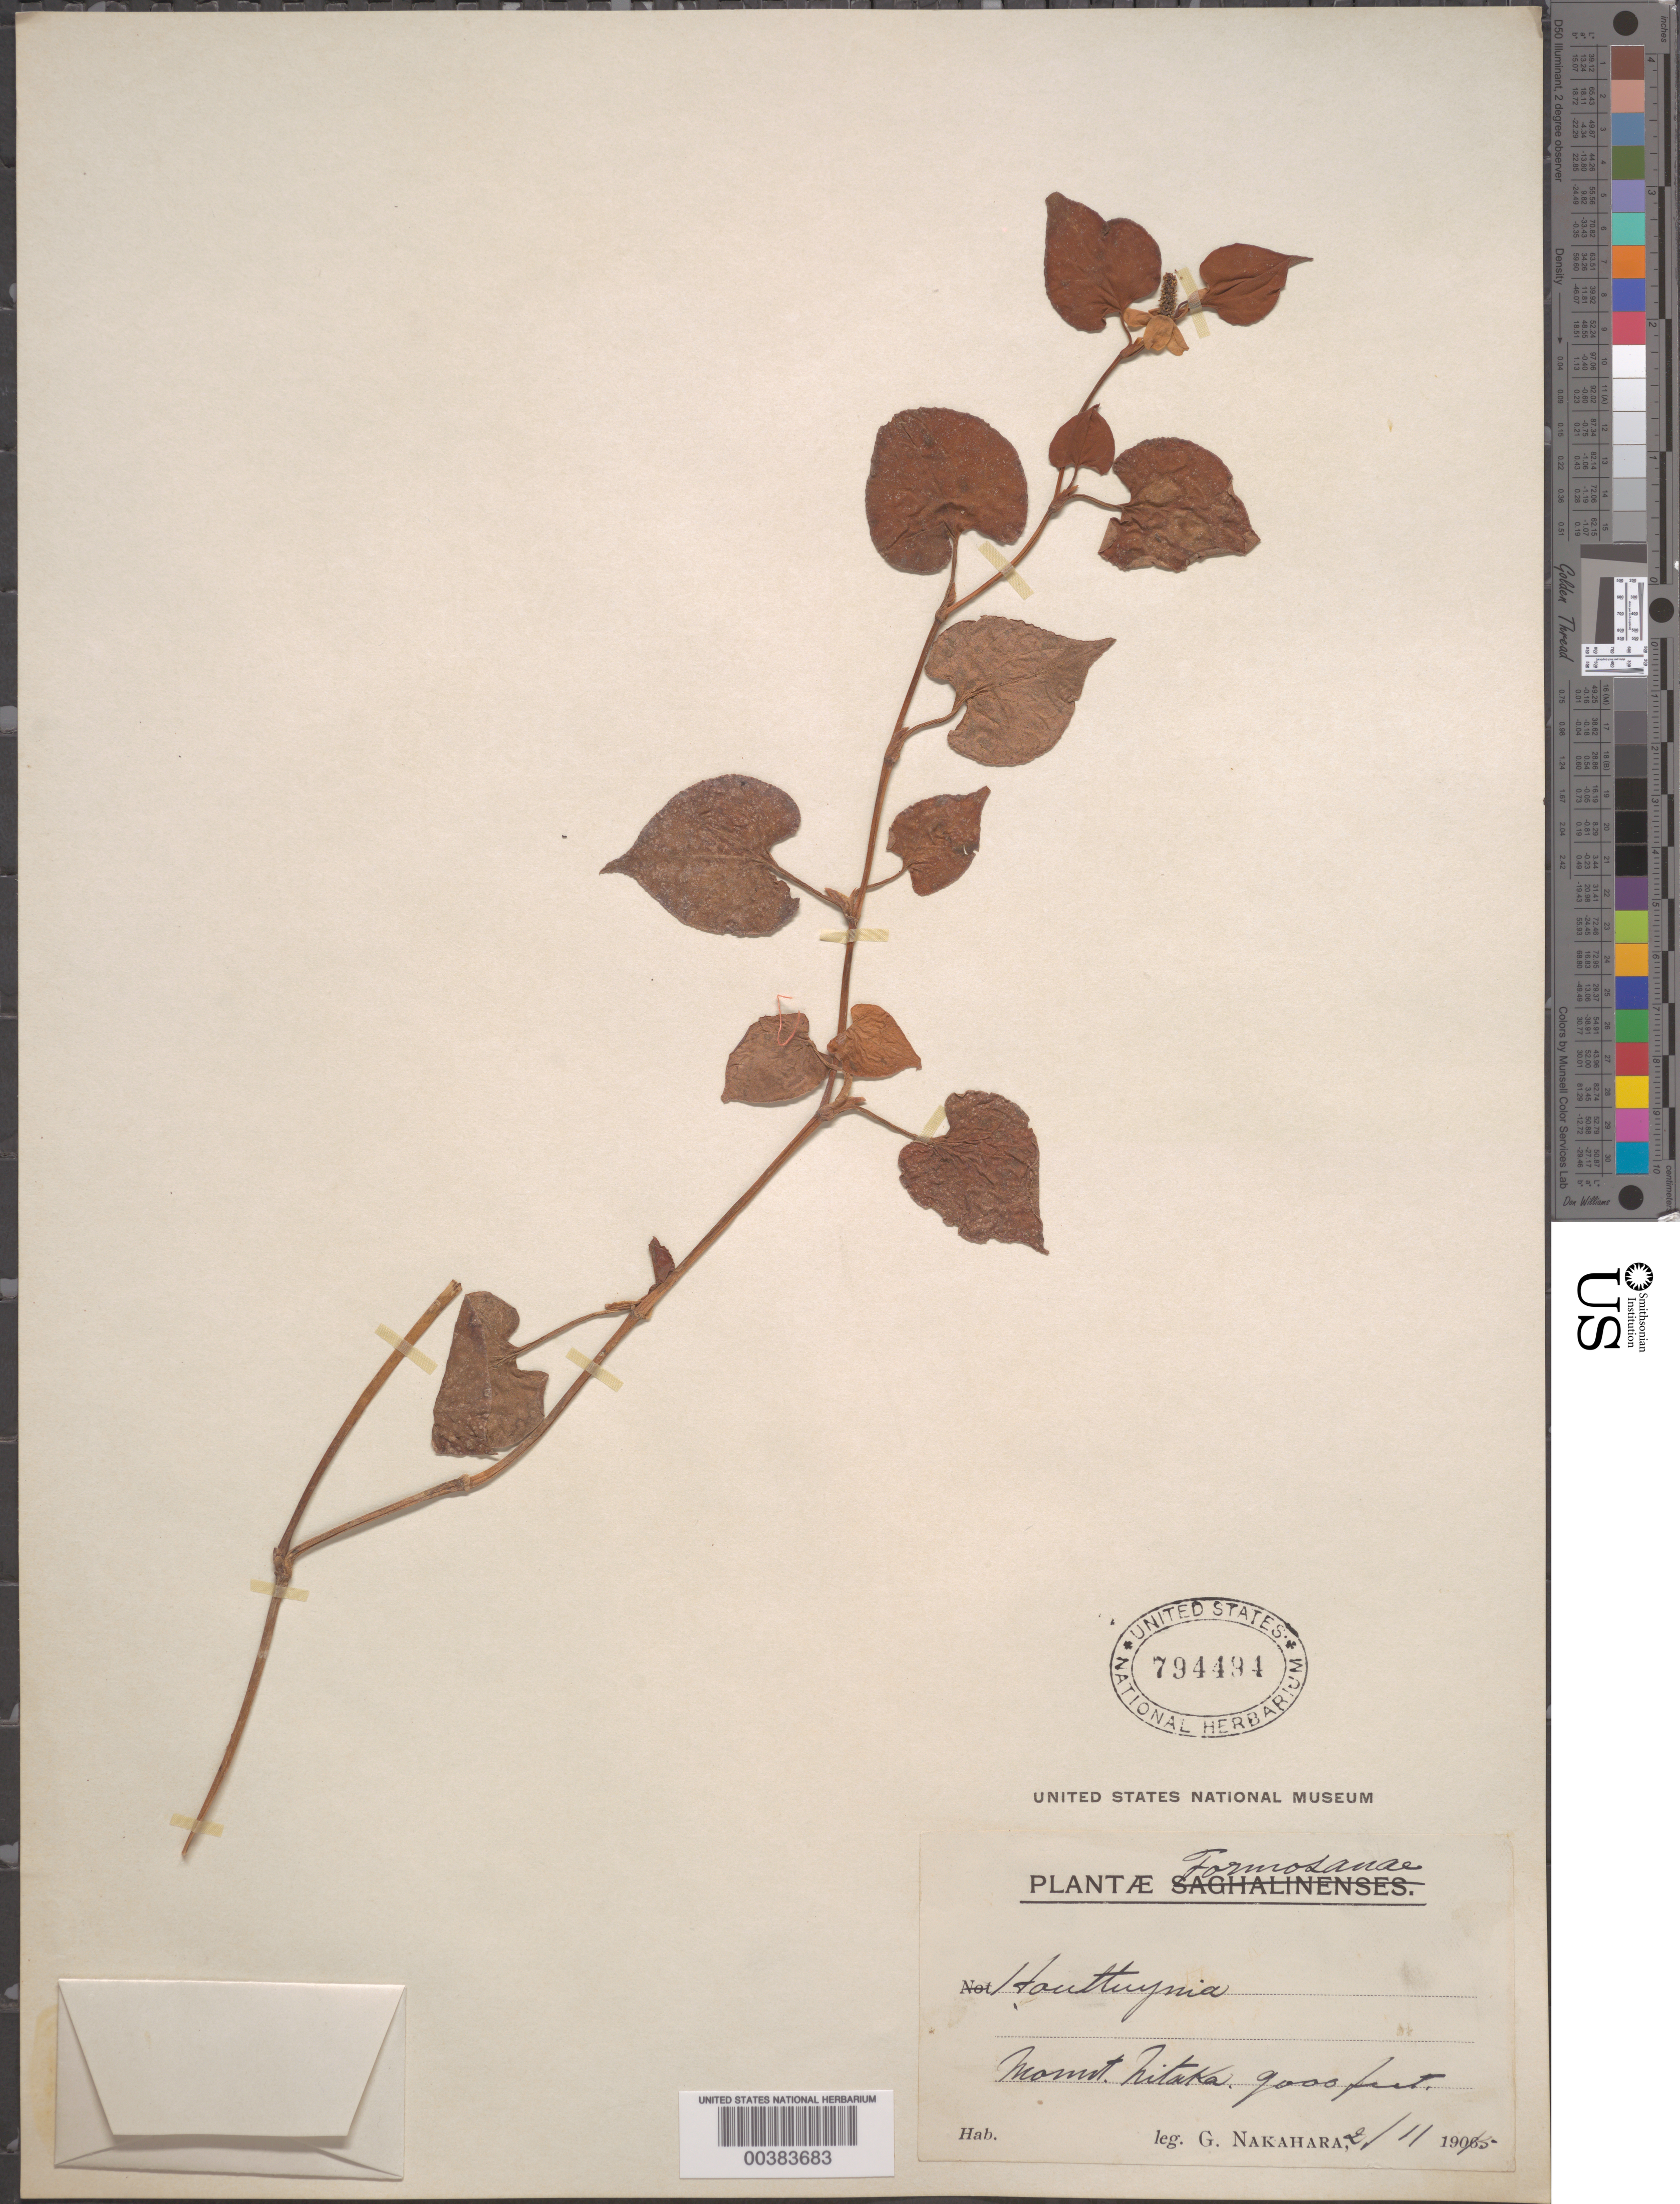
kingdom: Plantae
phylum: Tracheophyta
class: Magnoliopsida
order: Piperales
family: Saururaceae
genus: Houttuynia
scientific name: Houttuynia cordata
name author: Thunb.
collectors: G. Nakahara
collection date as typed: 02 Nov 1905 or 11 Feb 1905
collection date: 1905-02-11 or 1905-11-02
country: Taiwan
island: Taiwan [Formosa]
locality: Mt hitaka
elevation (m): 2743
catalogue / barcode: US 794494